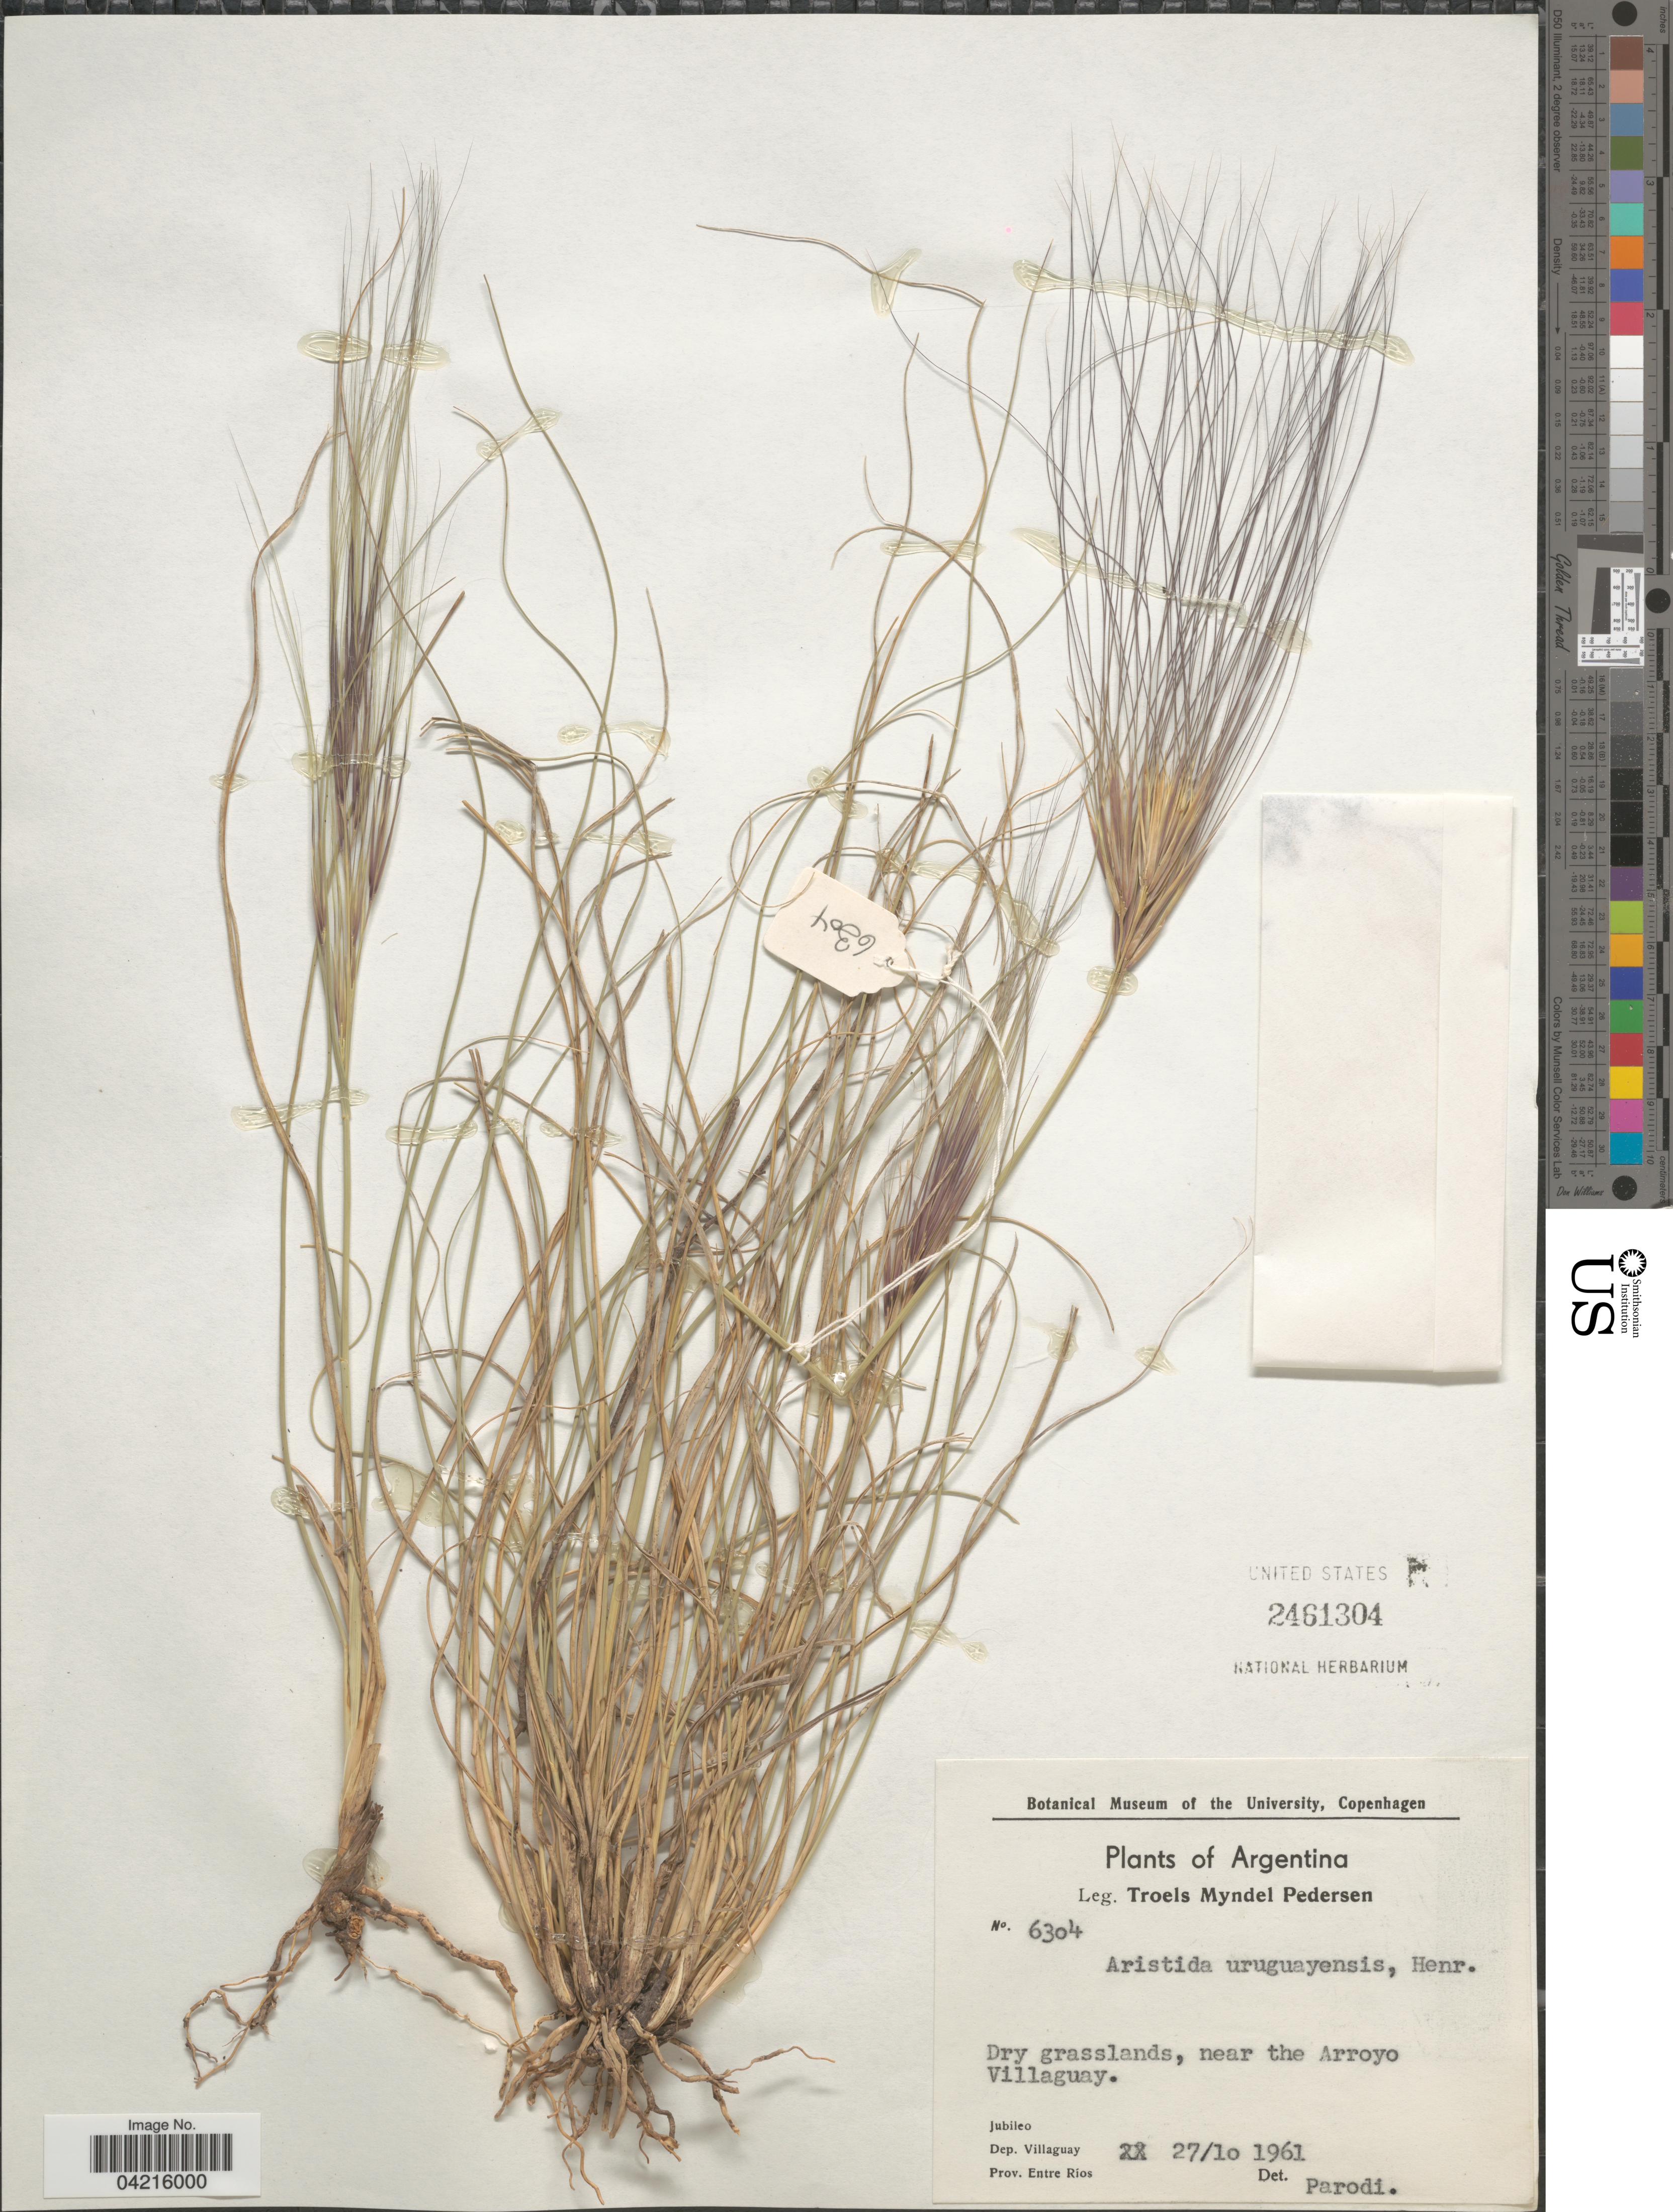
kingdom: Plantae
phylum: Tracheophyta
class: Liliopsida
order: Poales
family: Poaceae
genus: Aristida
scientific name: Aristida uruguayensis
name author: Henr.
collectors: T. Pederson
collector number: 6304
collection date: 1961-10-27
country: Argentina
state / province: Entre Rios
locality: Dry grasslands, near the Arroyo Villaguay. Jubileo. Dep. Villaguay.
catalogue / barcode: US 2461304